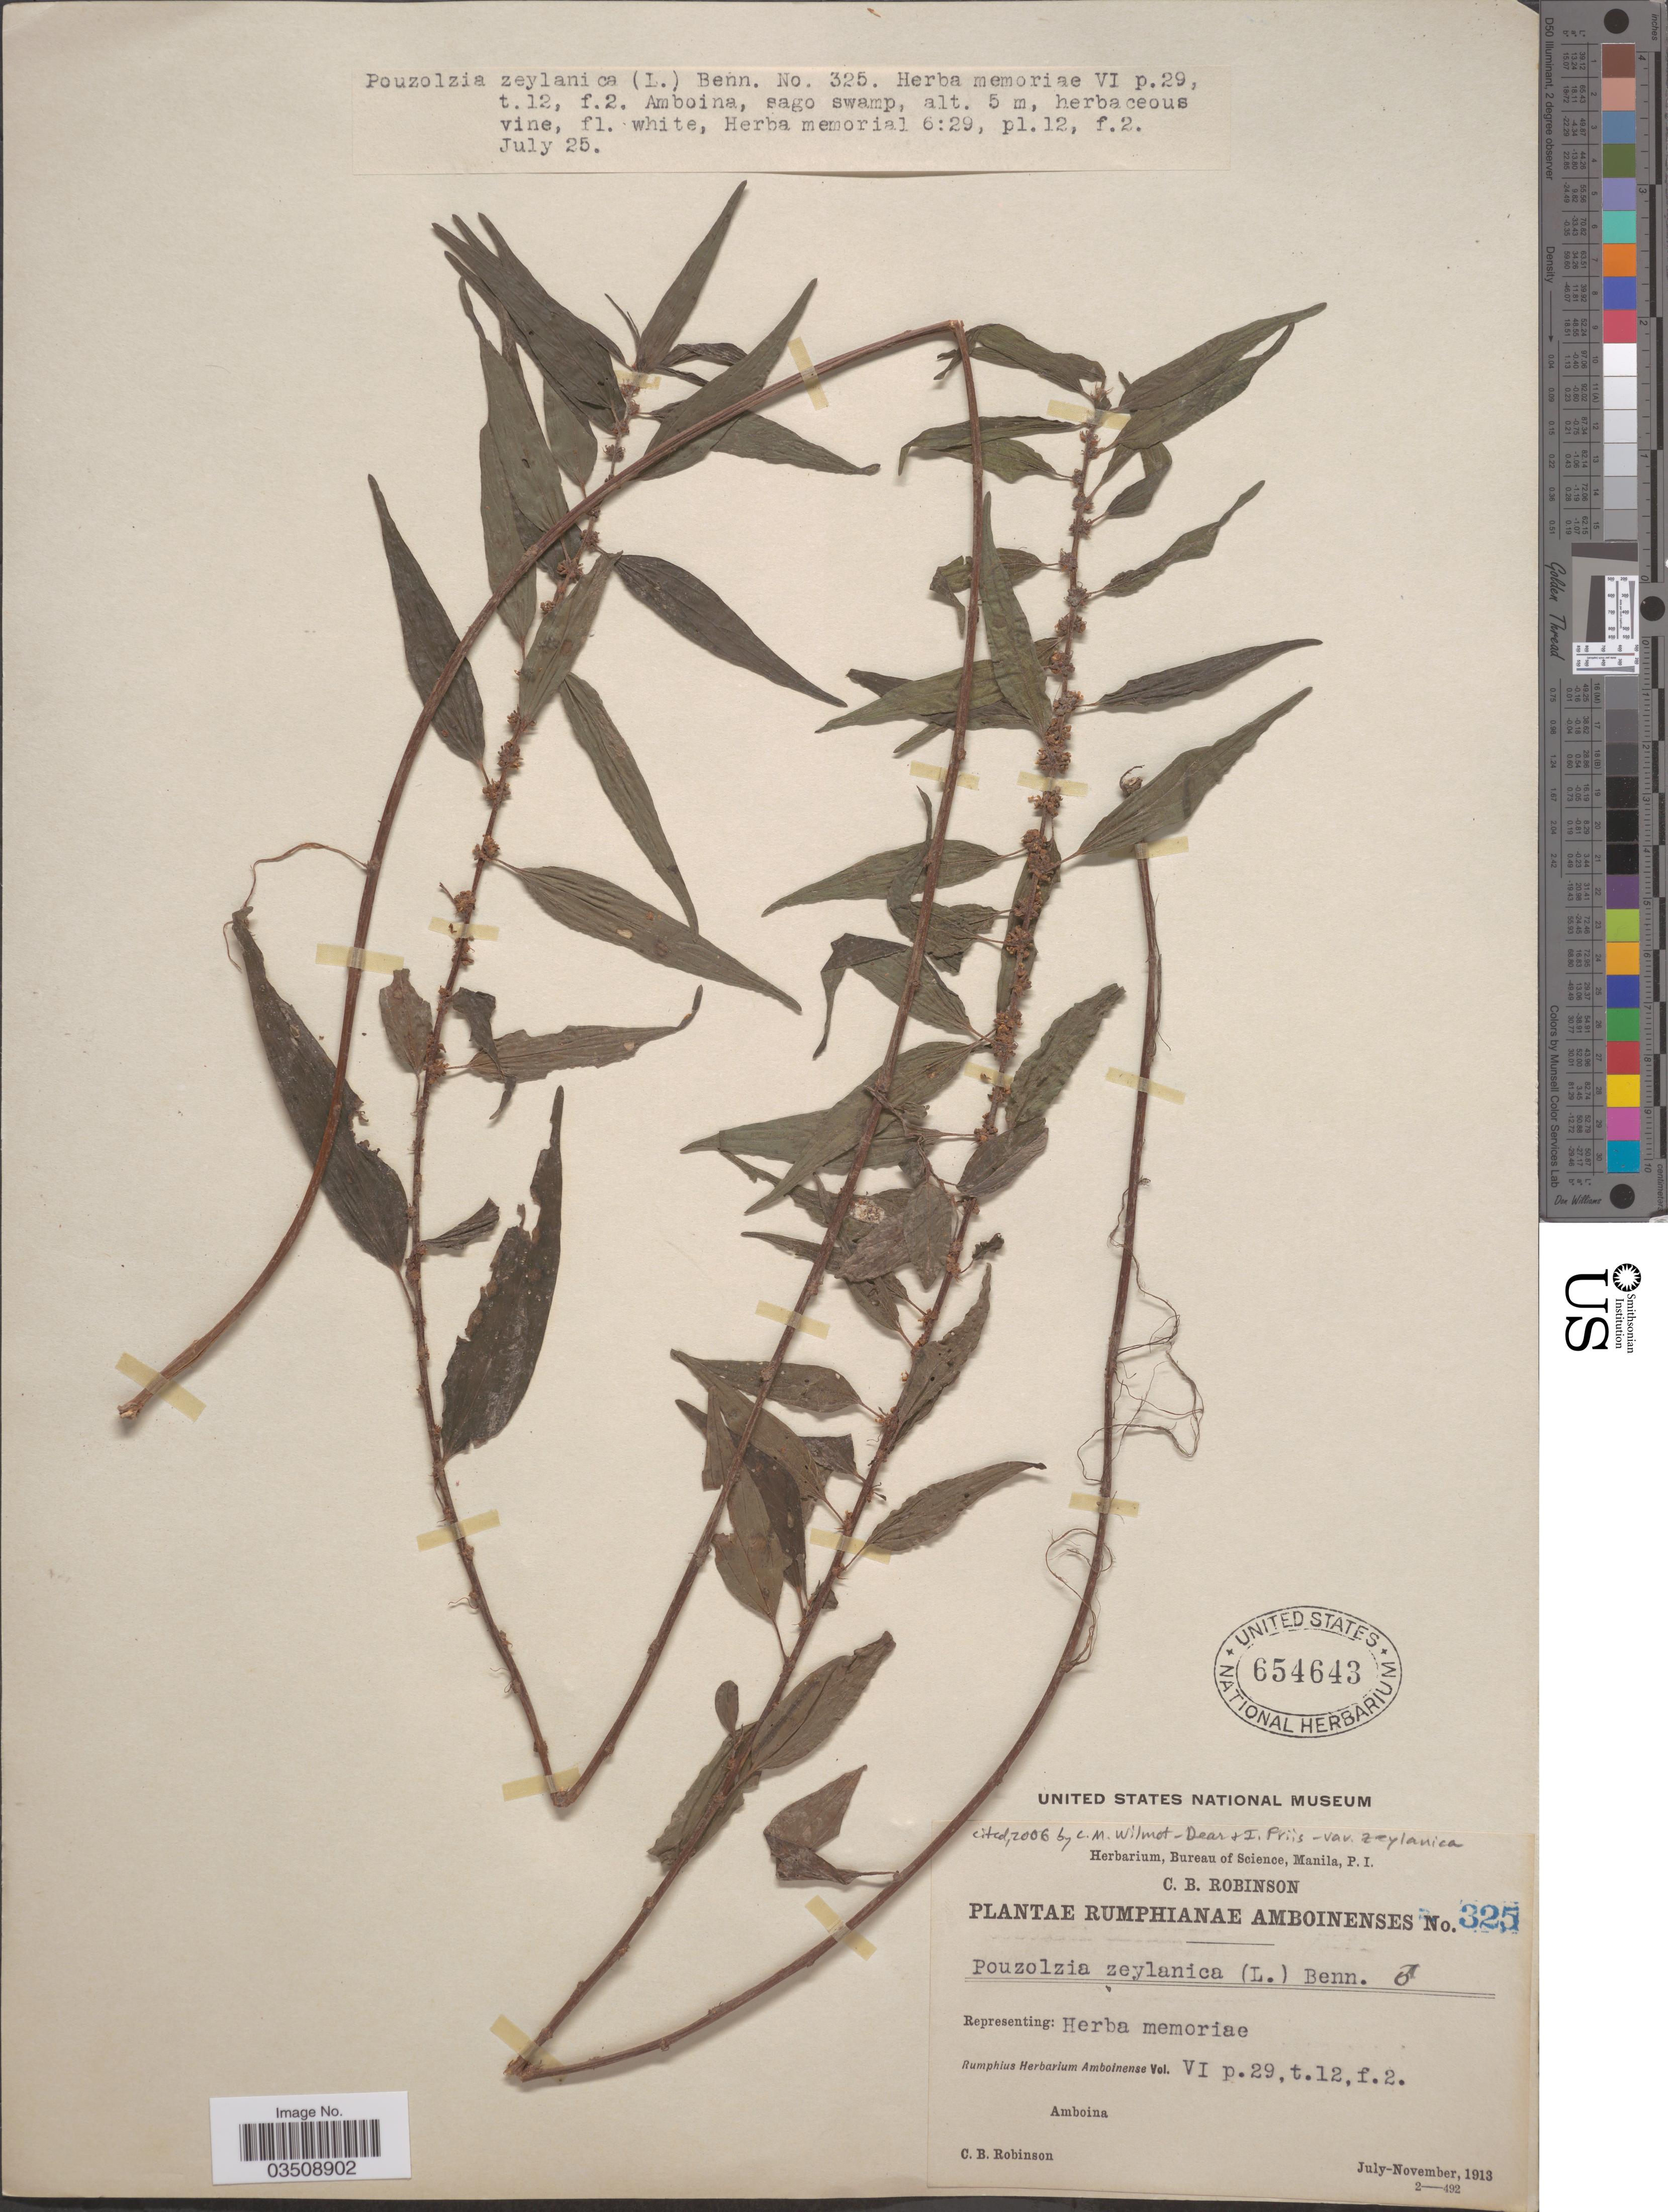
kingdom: Plantae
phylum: Tracheophyta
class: Magnoliopsida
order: Rosales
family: Urticaceae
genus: Pouzolzia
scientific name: Pouzolzia zeylanica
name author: (L.) Benn.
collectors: C. Robinson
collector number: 325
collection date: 1913-07-25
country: Indonesia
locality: Amboina, sago swamp.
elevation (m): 5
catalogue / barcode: US 654643